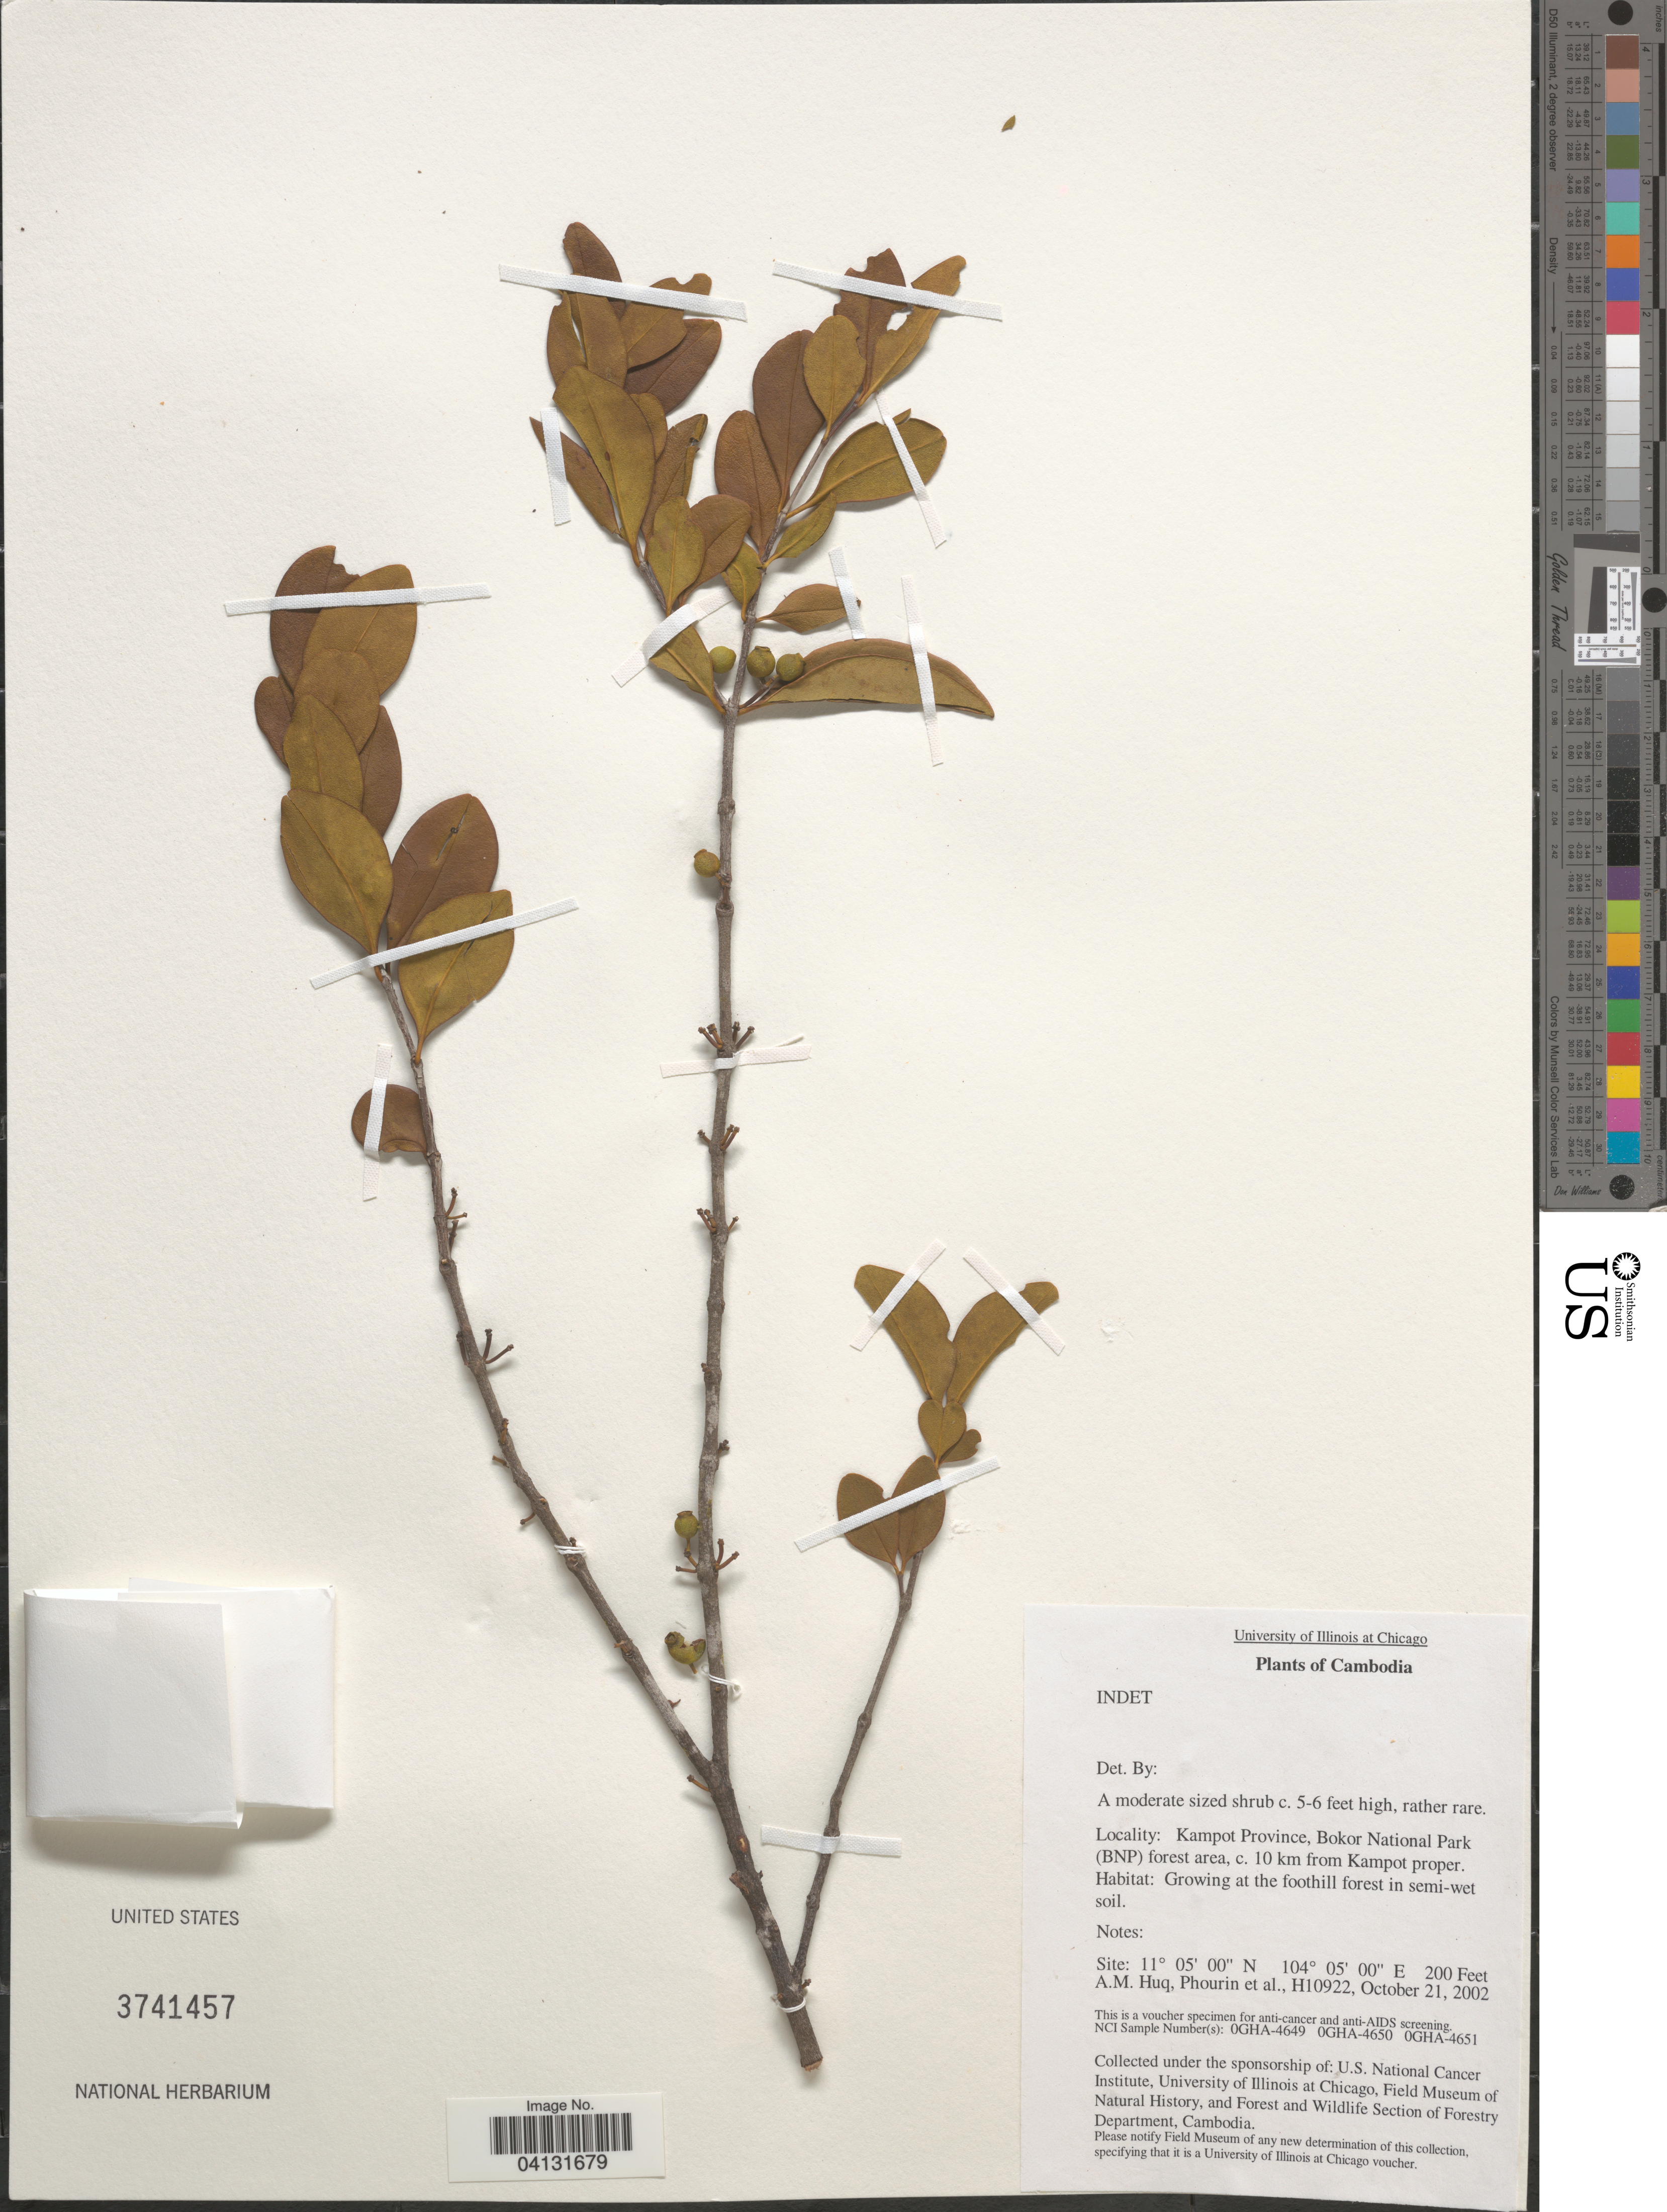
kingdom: Plantae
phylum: Tracheophyta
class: Magnoliopsida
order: Myrtales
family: Melastomataceae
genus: Memecylon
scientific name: Memecylon edule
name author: Roxb.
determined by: Strong, Mark T., (BOT), Smithsonian Institution - National Museum of Natural History (UNITED STATES)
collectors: A. M. Huq, -- Phourin & et al.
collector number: H10922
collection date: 2002-10-21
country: Cambodia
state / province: Kâmpât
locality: Kampot Province, Bokor National Park (BNP) forest area, c. 10 km from Kampot proper.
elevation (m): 61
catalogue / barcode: US 3741457